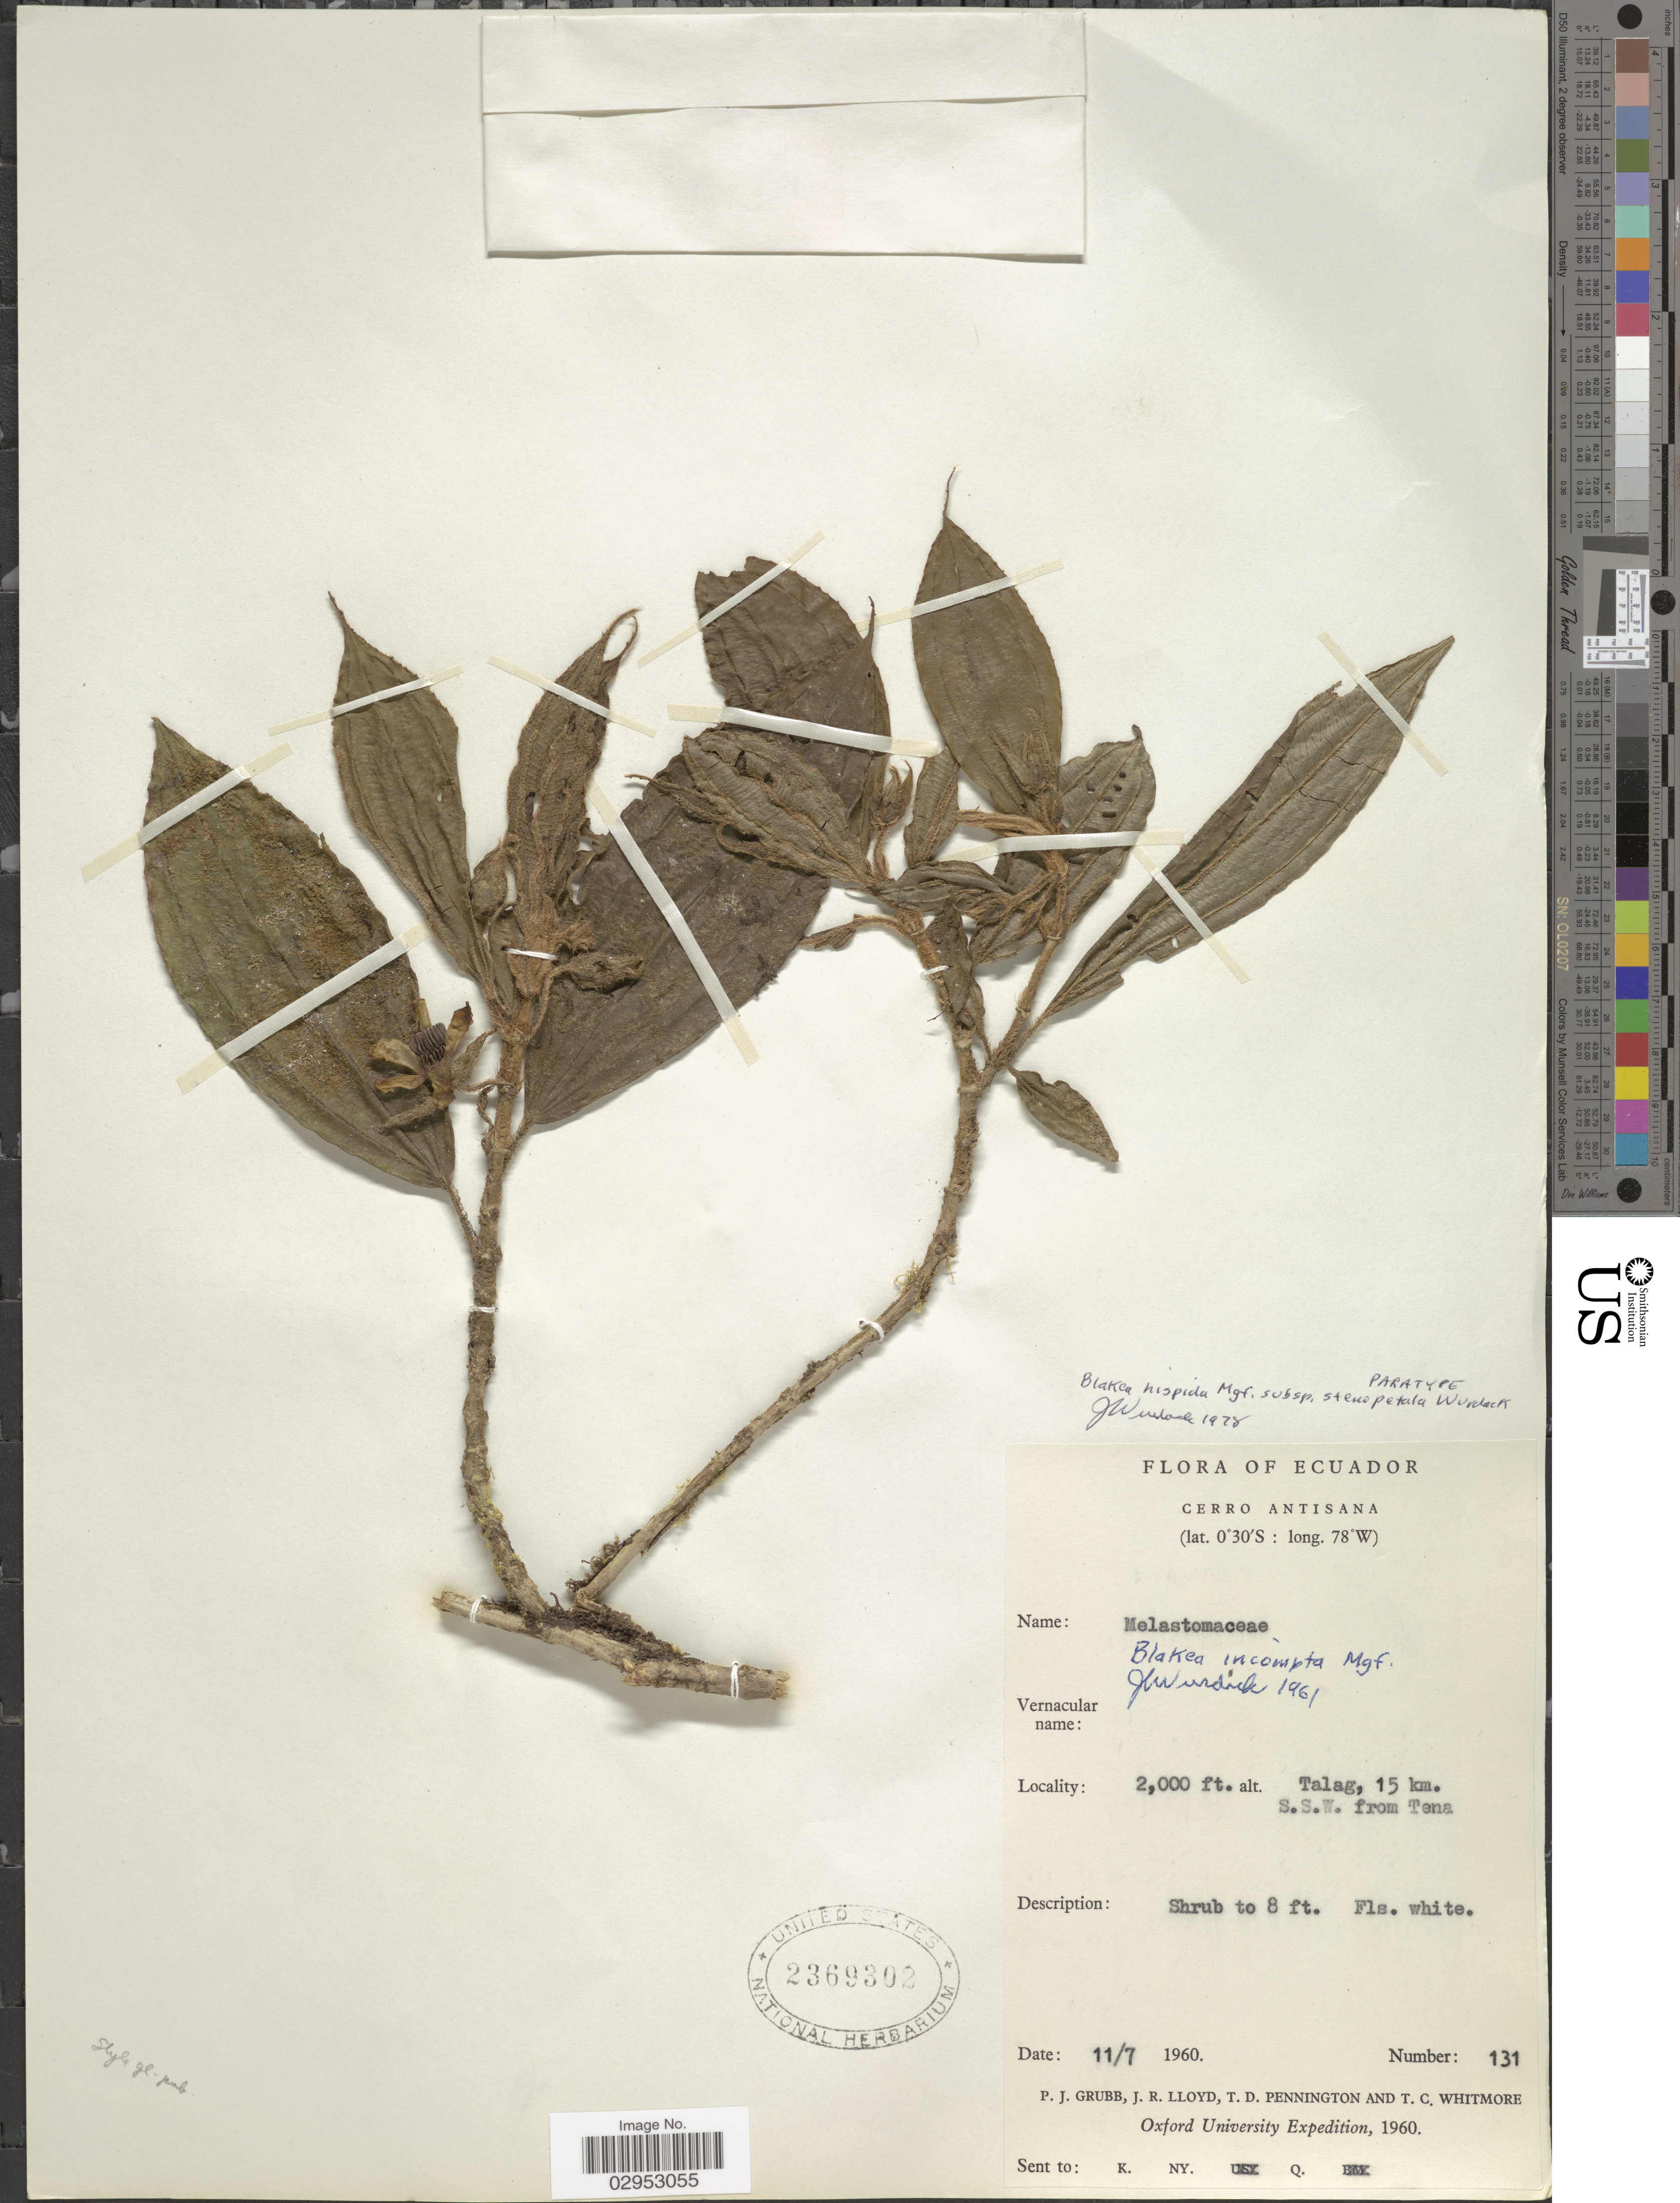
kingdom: Plantae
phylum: Tracheophyta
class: Magnoliopsida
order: Myrtales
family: Melastomataceae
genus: Blakea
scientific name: Blakea hispida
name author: Markgr.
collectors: P. J. Grubb, J. R. Lloyd, T. D. Pennington & T. C. Whitmore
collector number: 131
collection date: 1960-07-11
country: Ecuador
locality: Cerro Antisana. Talag, 15 km. S.S.W. from Tena.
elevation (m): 610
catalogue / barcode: US 2369302